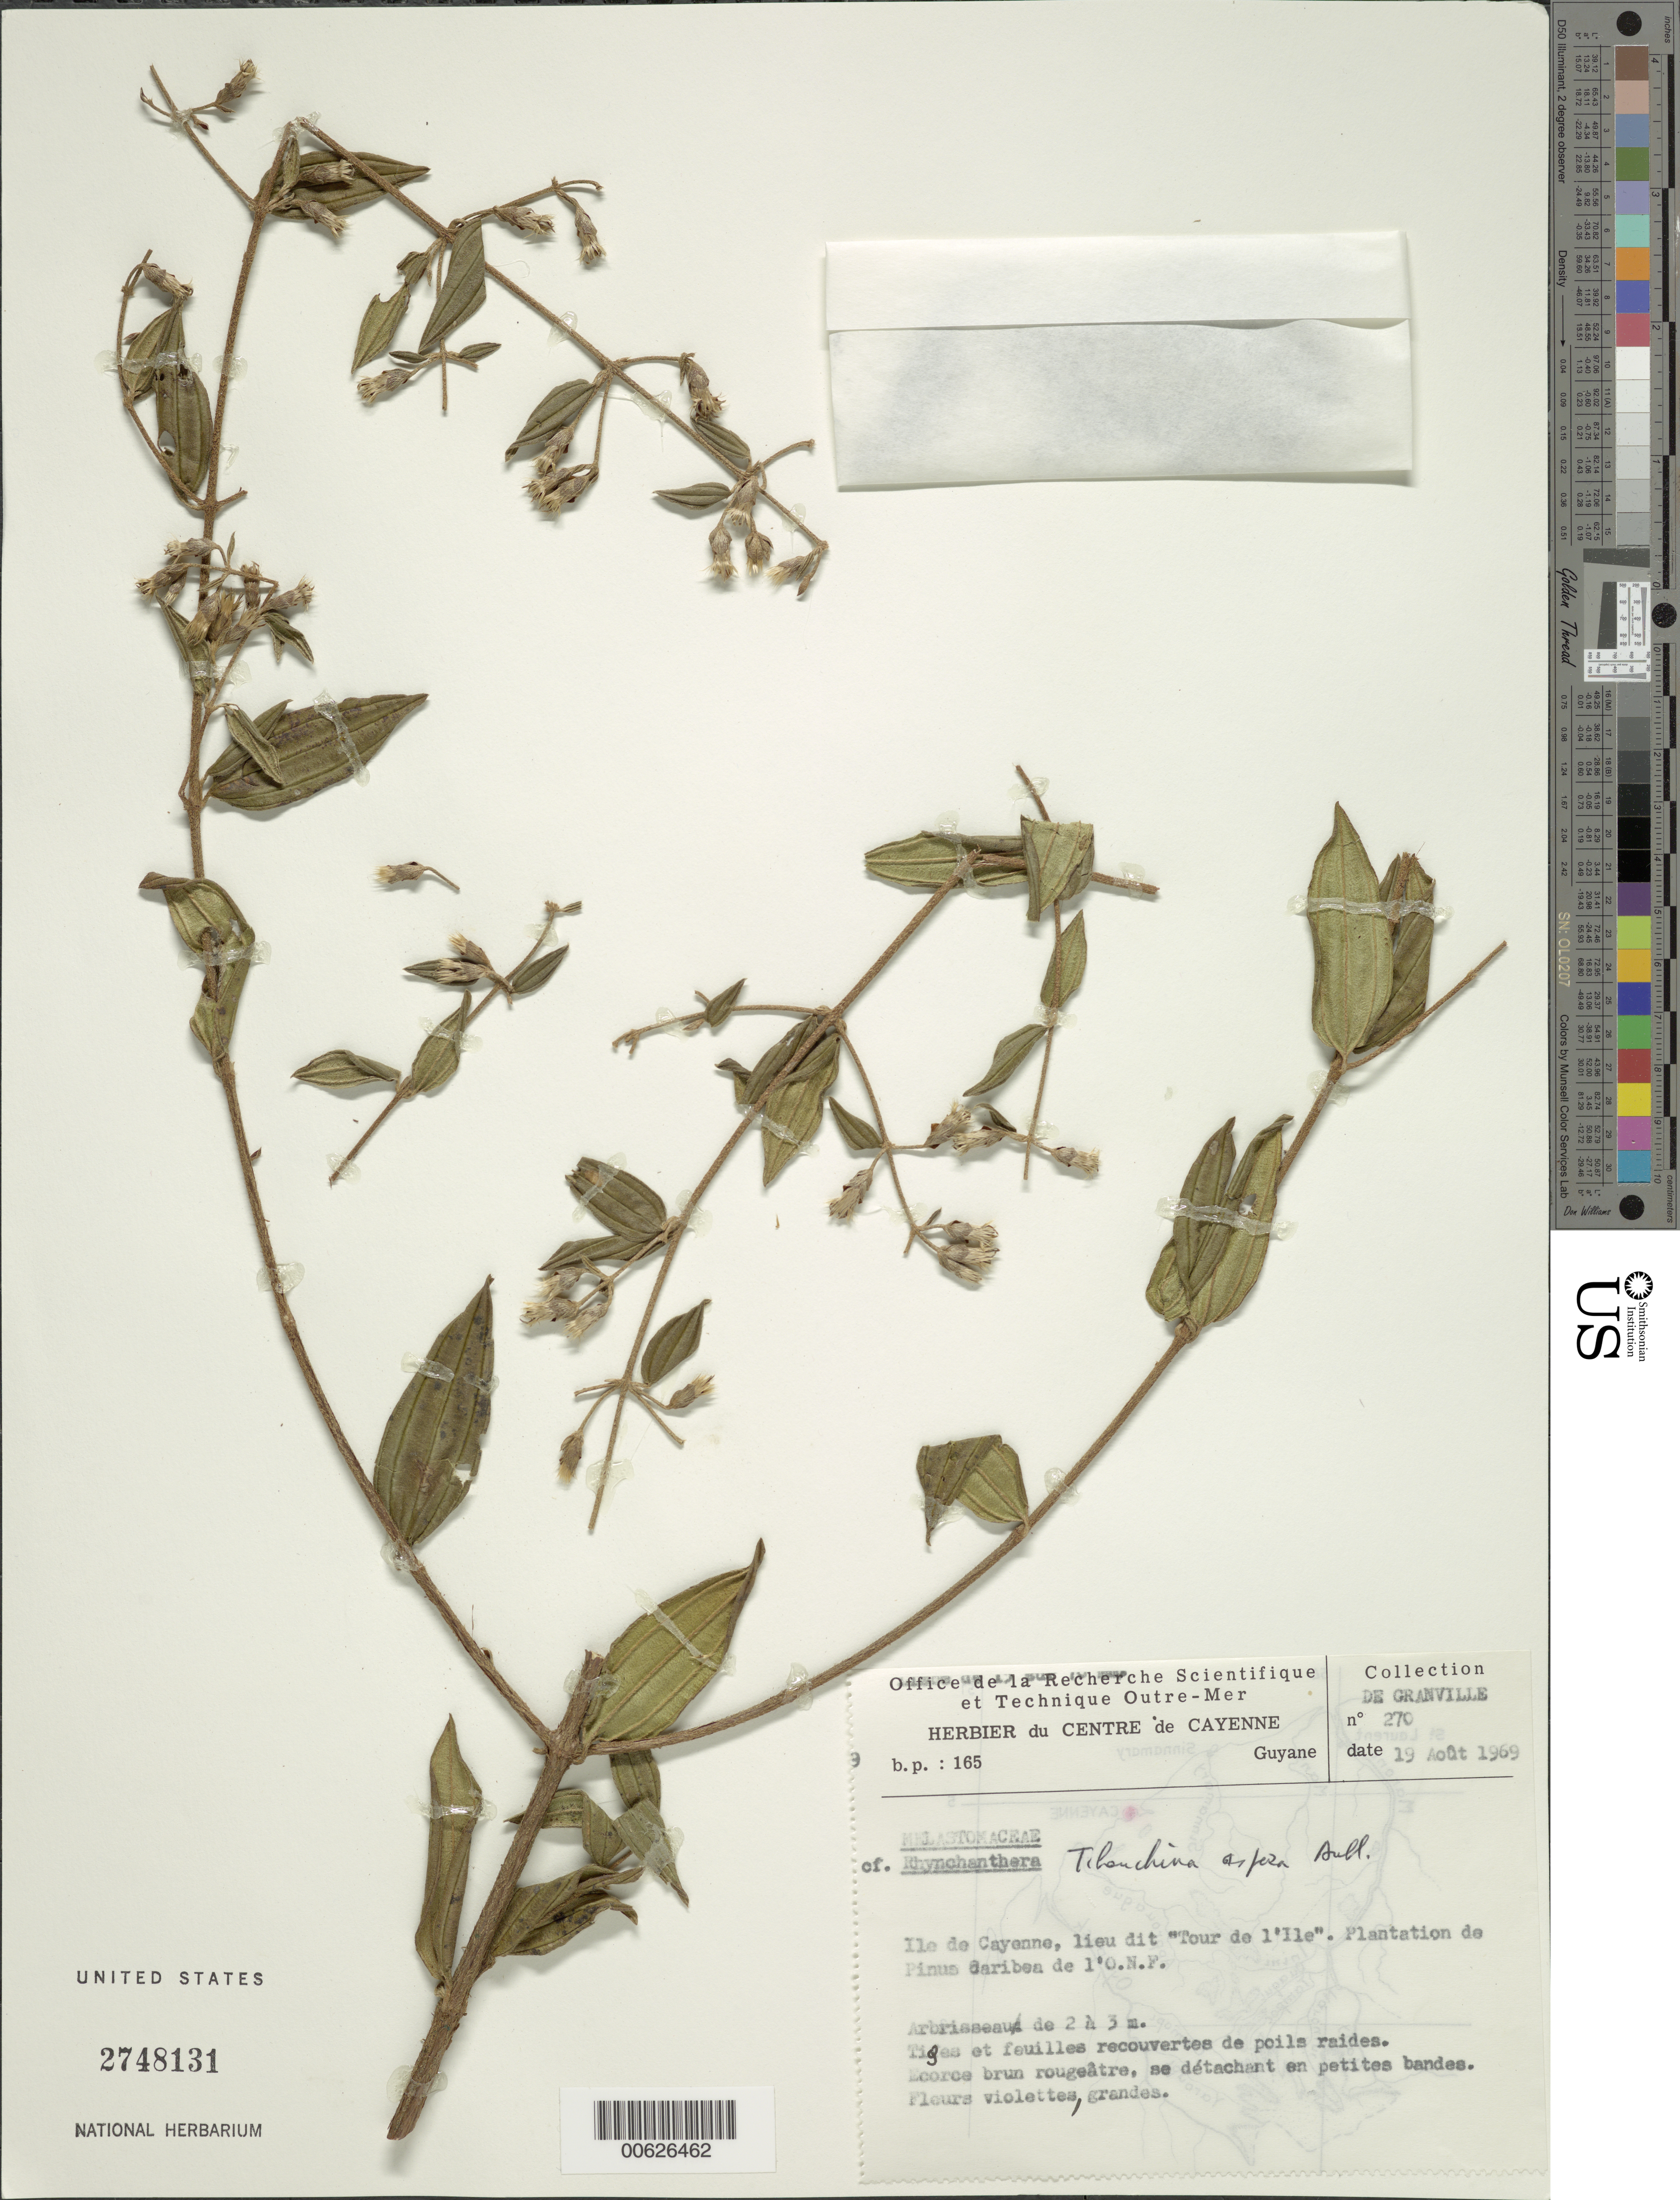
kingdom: Plantae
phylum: Tracheophyta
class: Magnoliopsida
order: Myrtales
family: Melastomataceae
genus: Tibouchina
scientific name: Tibouchina aspera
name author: Aubl.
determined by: Wurdack, John J., (US), US (UNITED STATES)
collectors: J.-J. de Granville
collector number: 270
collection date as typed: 19-Aug-69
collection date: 1969-08-19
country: French Guiana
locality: Ile de Cayenne, plantation de Pinus Caribea de l'O.N.F.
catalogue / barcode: US 2748131